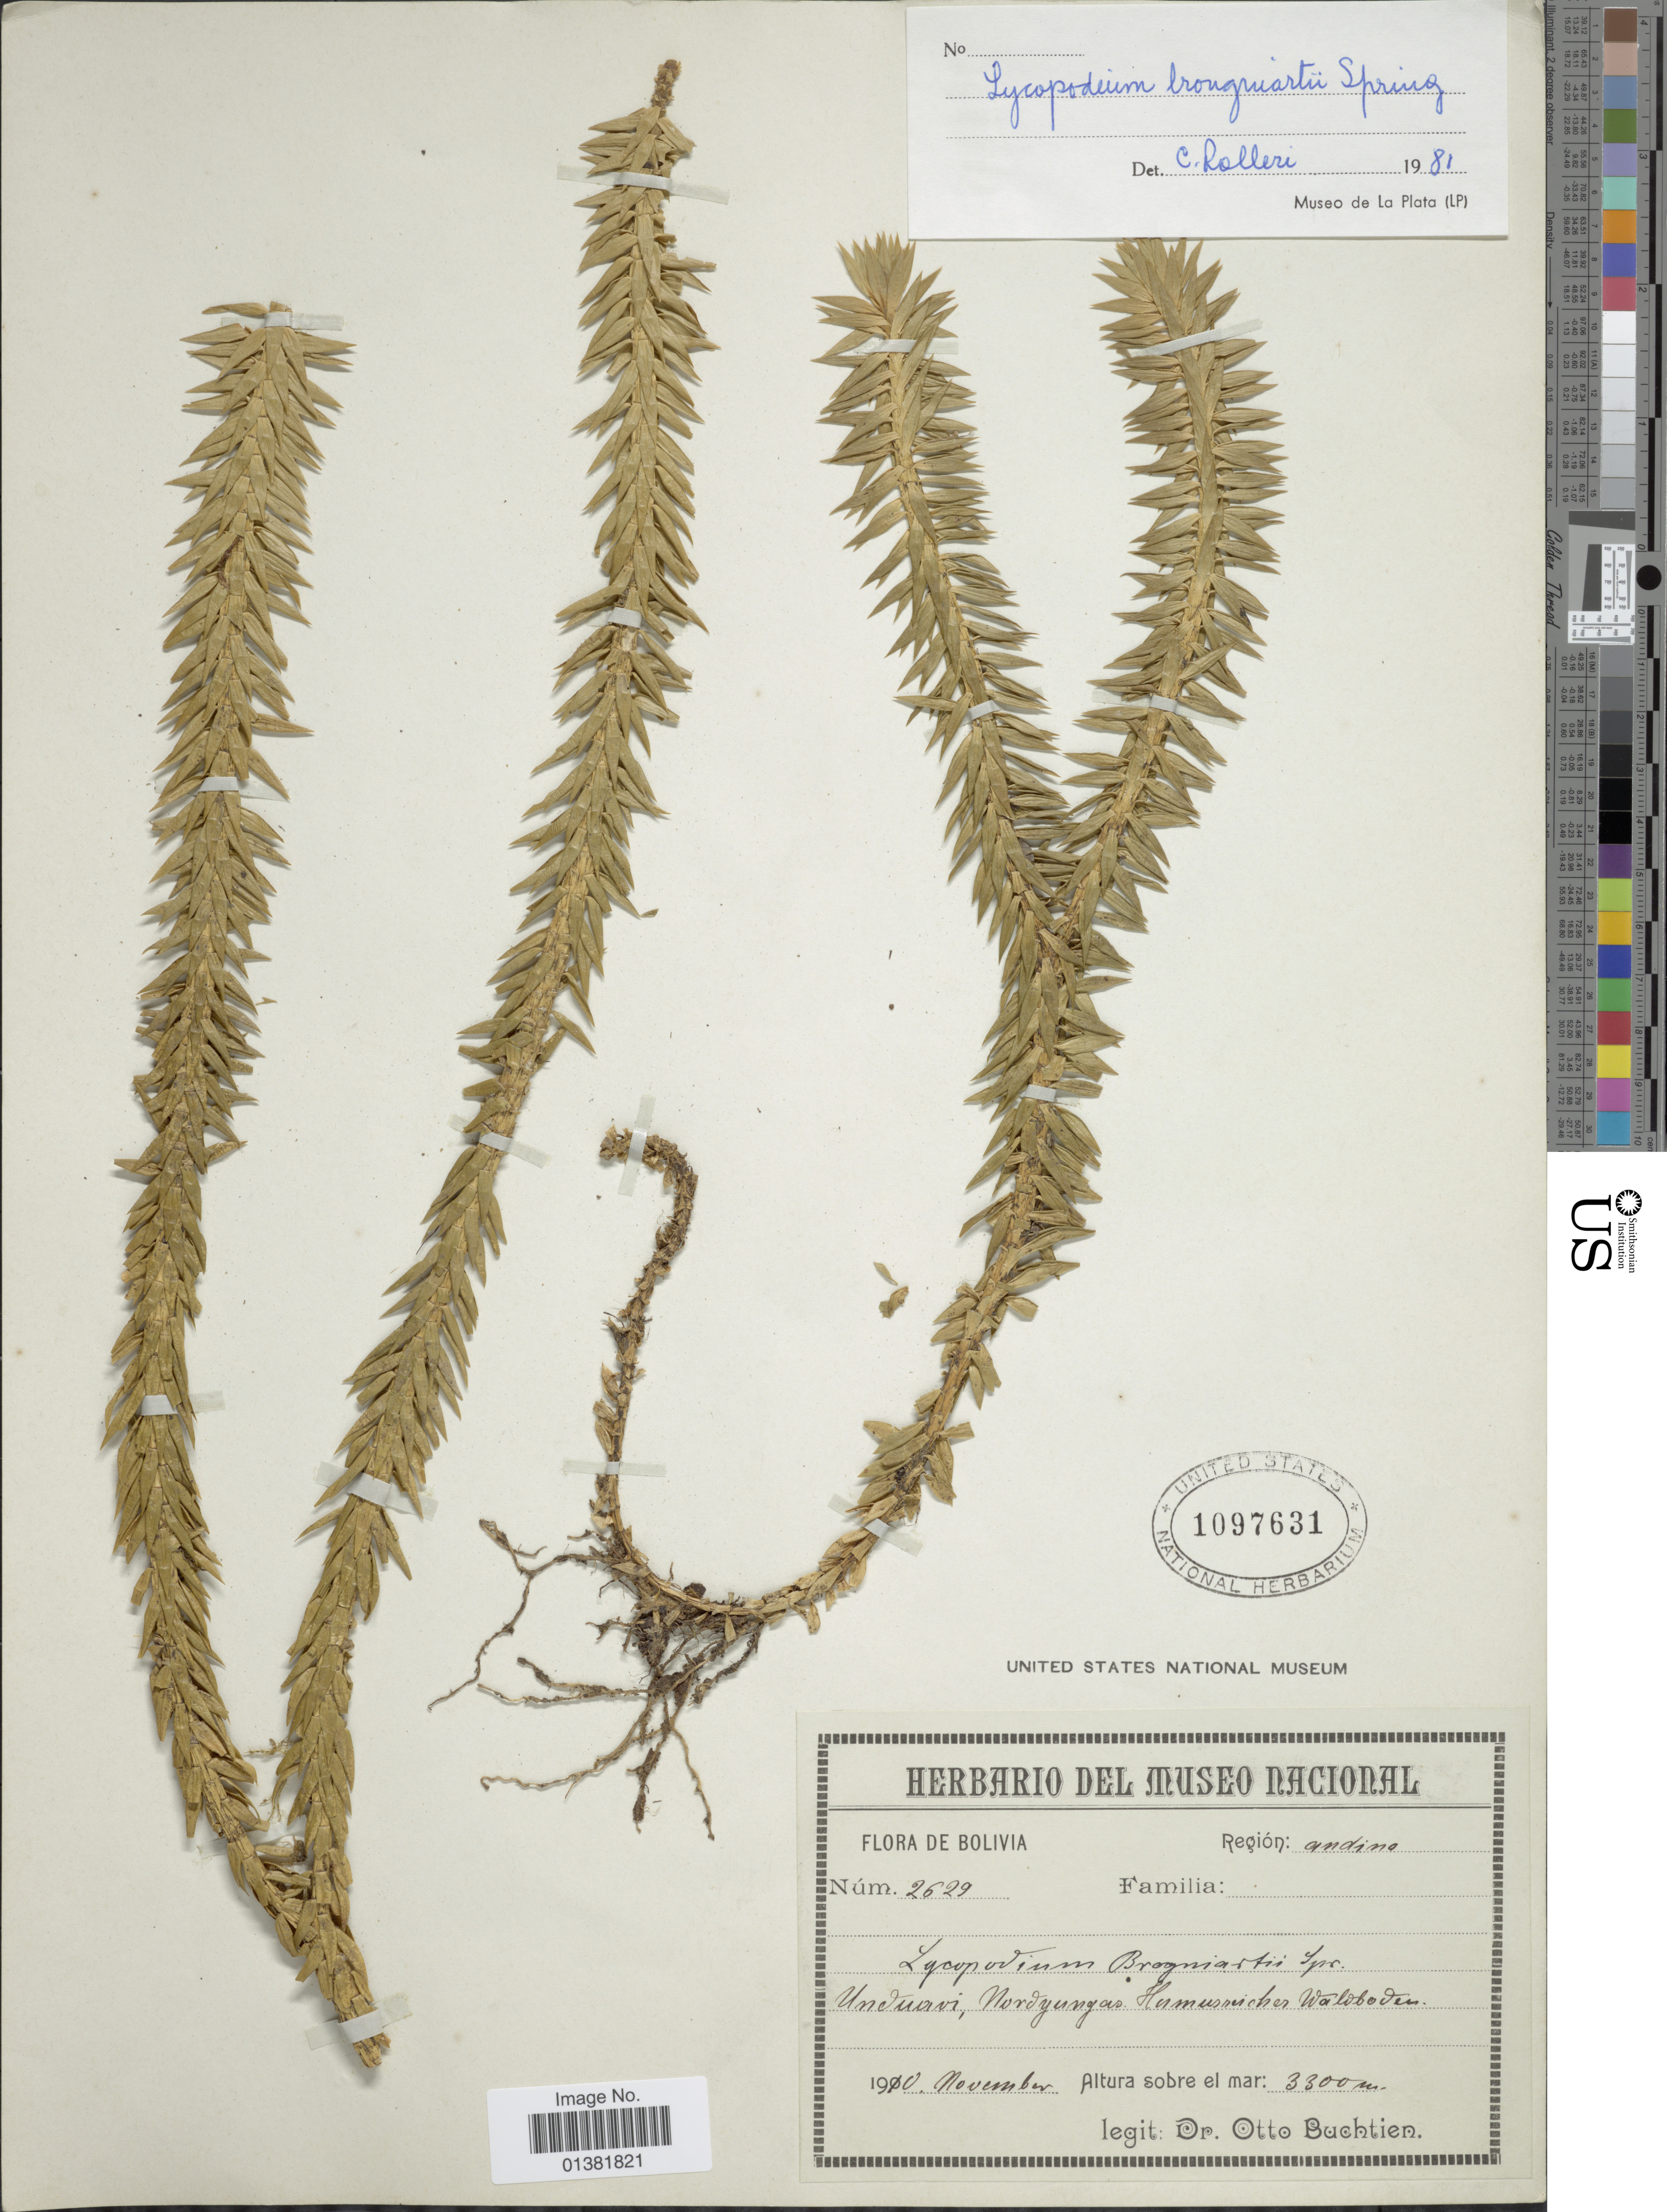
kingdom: Plantae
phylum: Tracheophyta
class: Lycopodiopsida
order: Lycopodiales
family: Lycopodiaceae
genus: Phlegmariurus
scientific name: Phlegmariurus brongniartii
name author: (Spring) B. Øllg.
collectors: O. Buchtien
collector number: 2629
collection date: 1910-11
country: Bolivia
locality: Región: Andine, Unduavi, Nordyungas.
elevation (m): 3300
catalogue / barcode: US 1097631